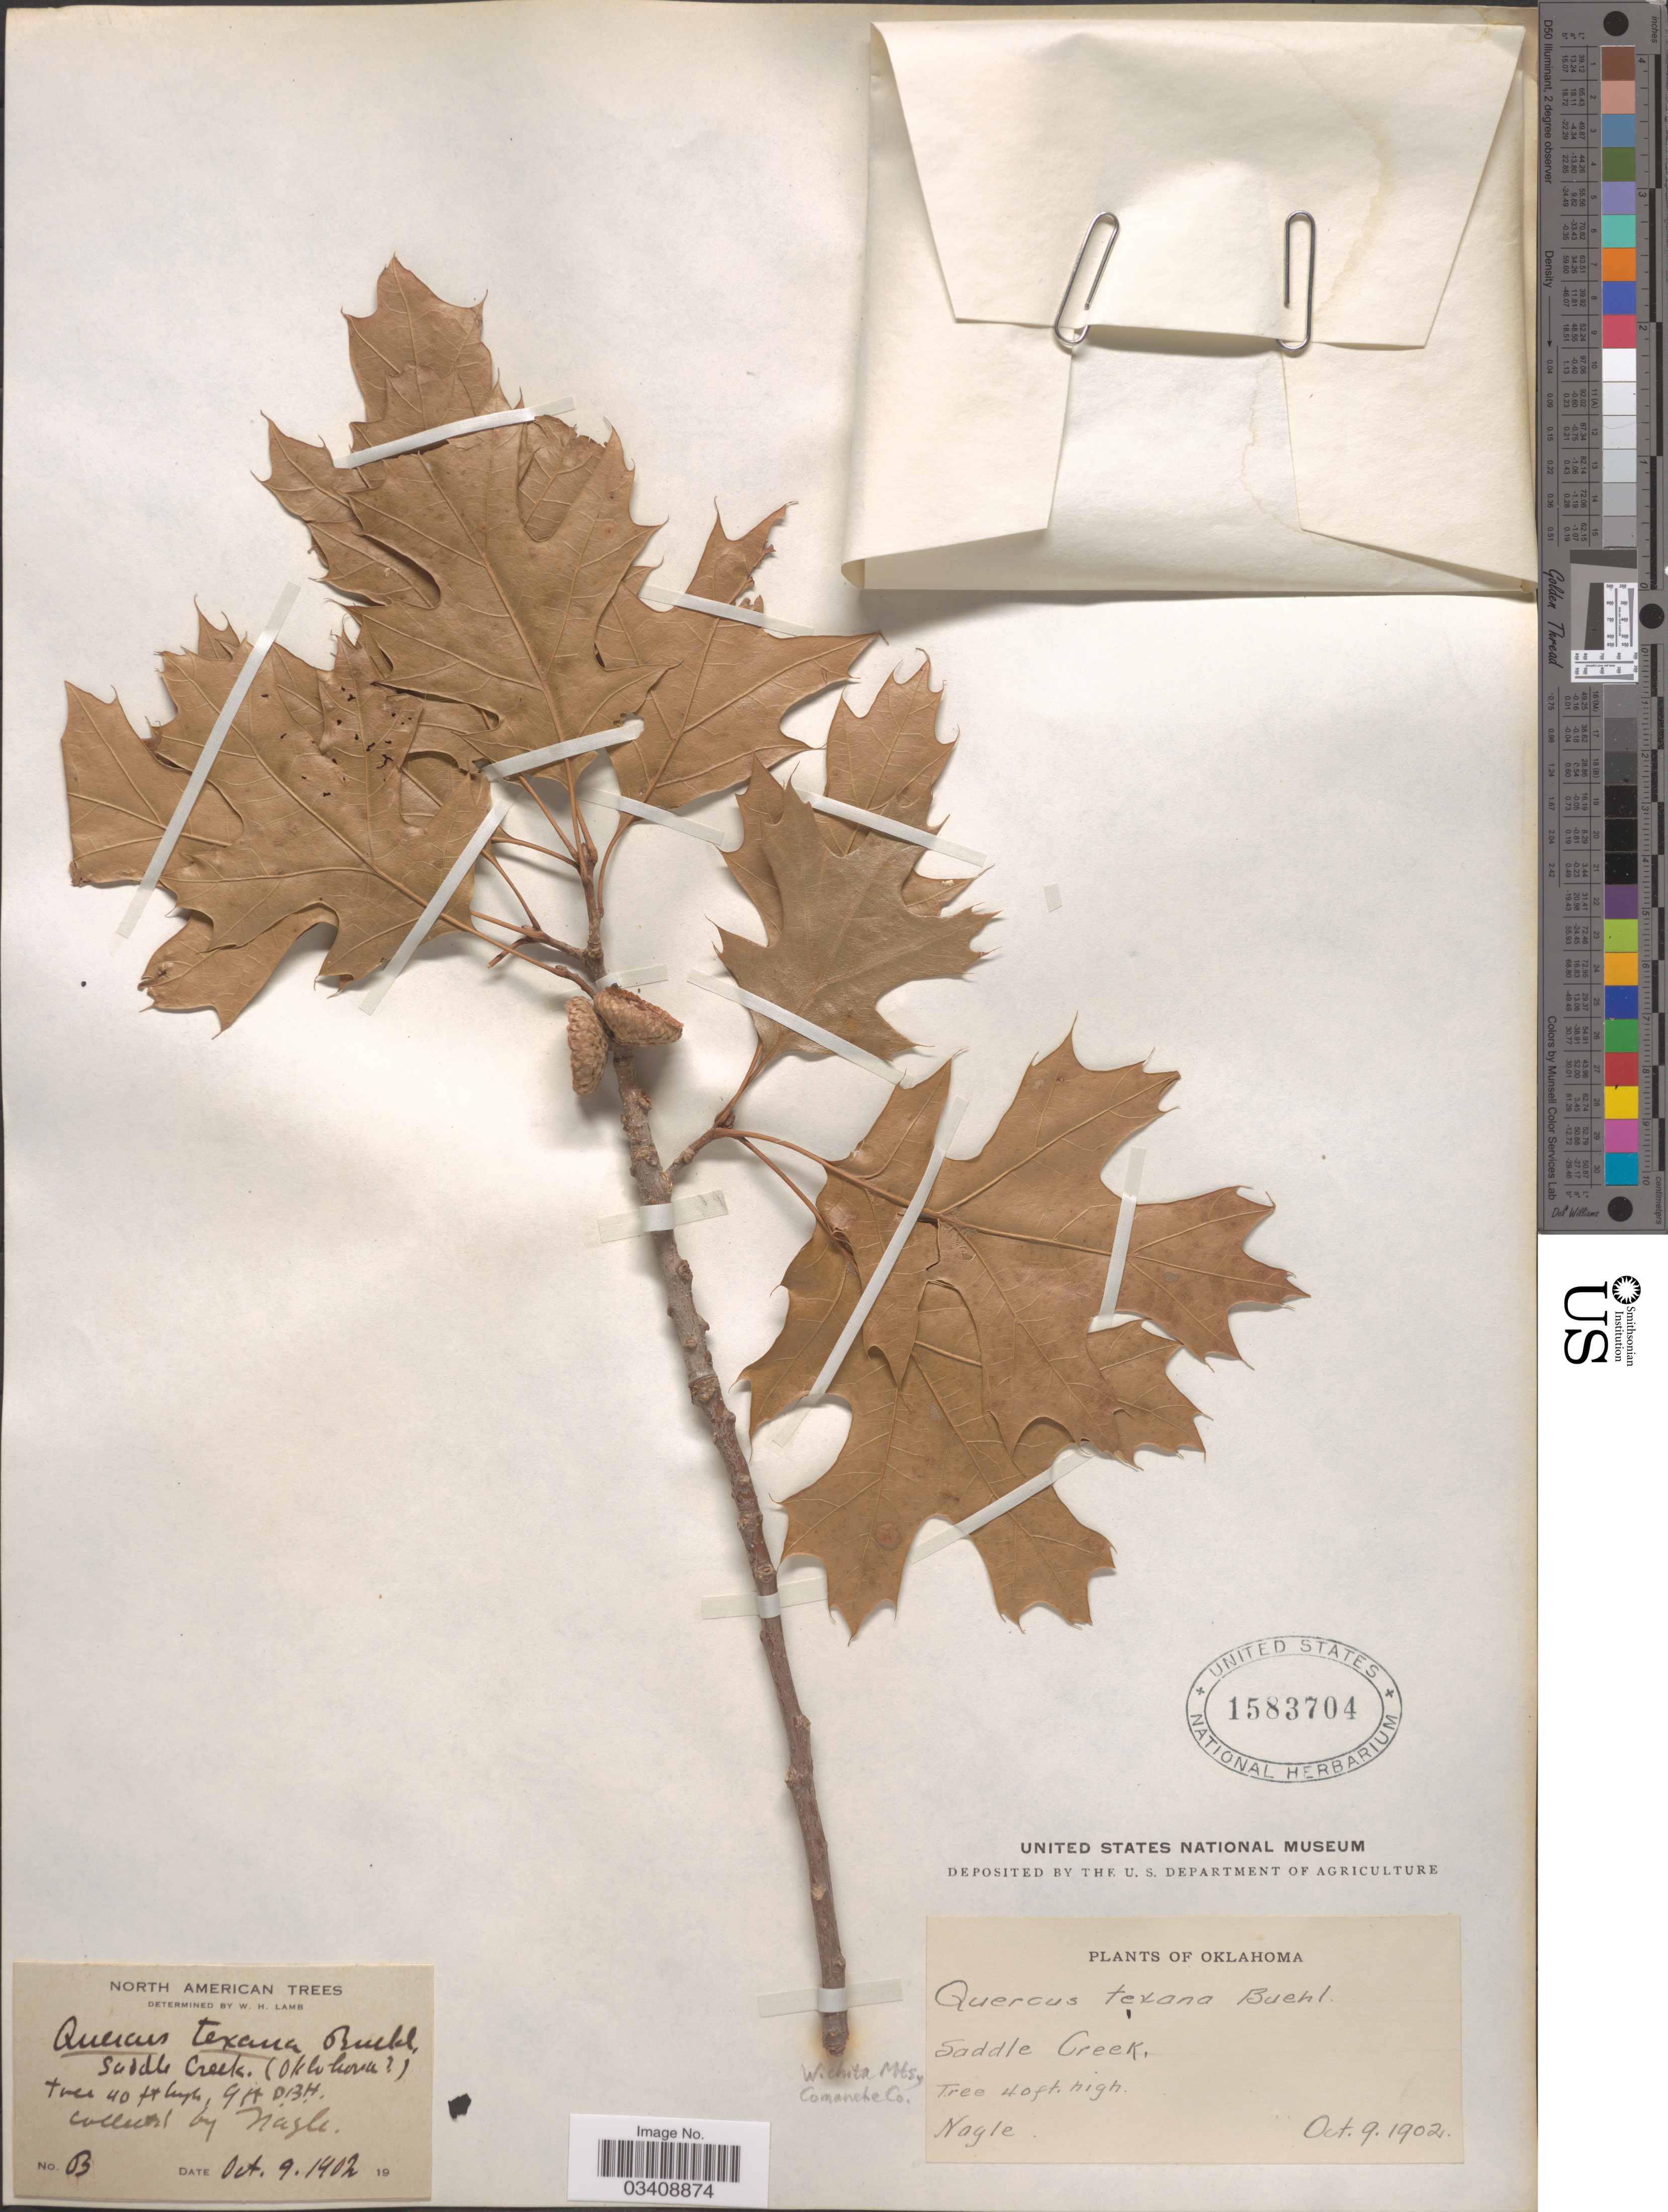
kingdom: Plantae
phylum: Tracheophyta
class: Magnoliopsida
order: Fagales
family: Fagaceae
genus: Quercus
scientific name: Quercus texana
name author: Buckley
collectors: Nagle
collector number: B ?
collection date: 1902-10-09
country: United States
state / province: Oklahoma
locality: Saddle Creek. Wichita Mts., Comanche Co.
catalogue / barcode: US 1583704